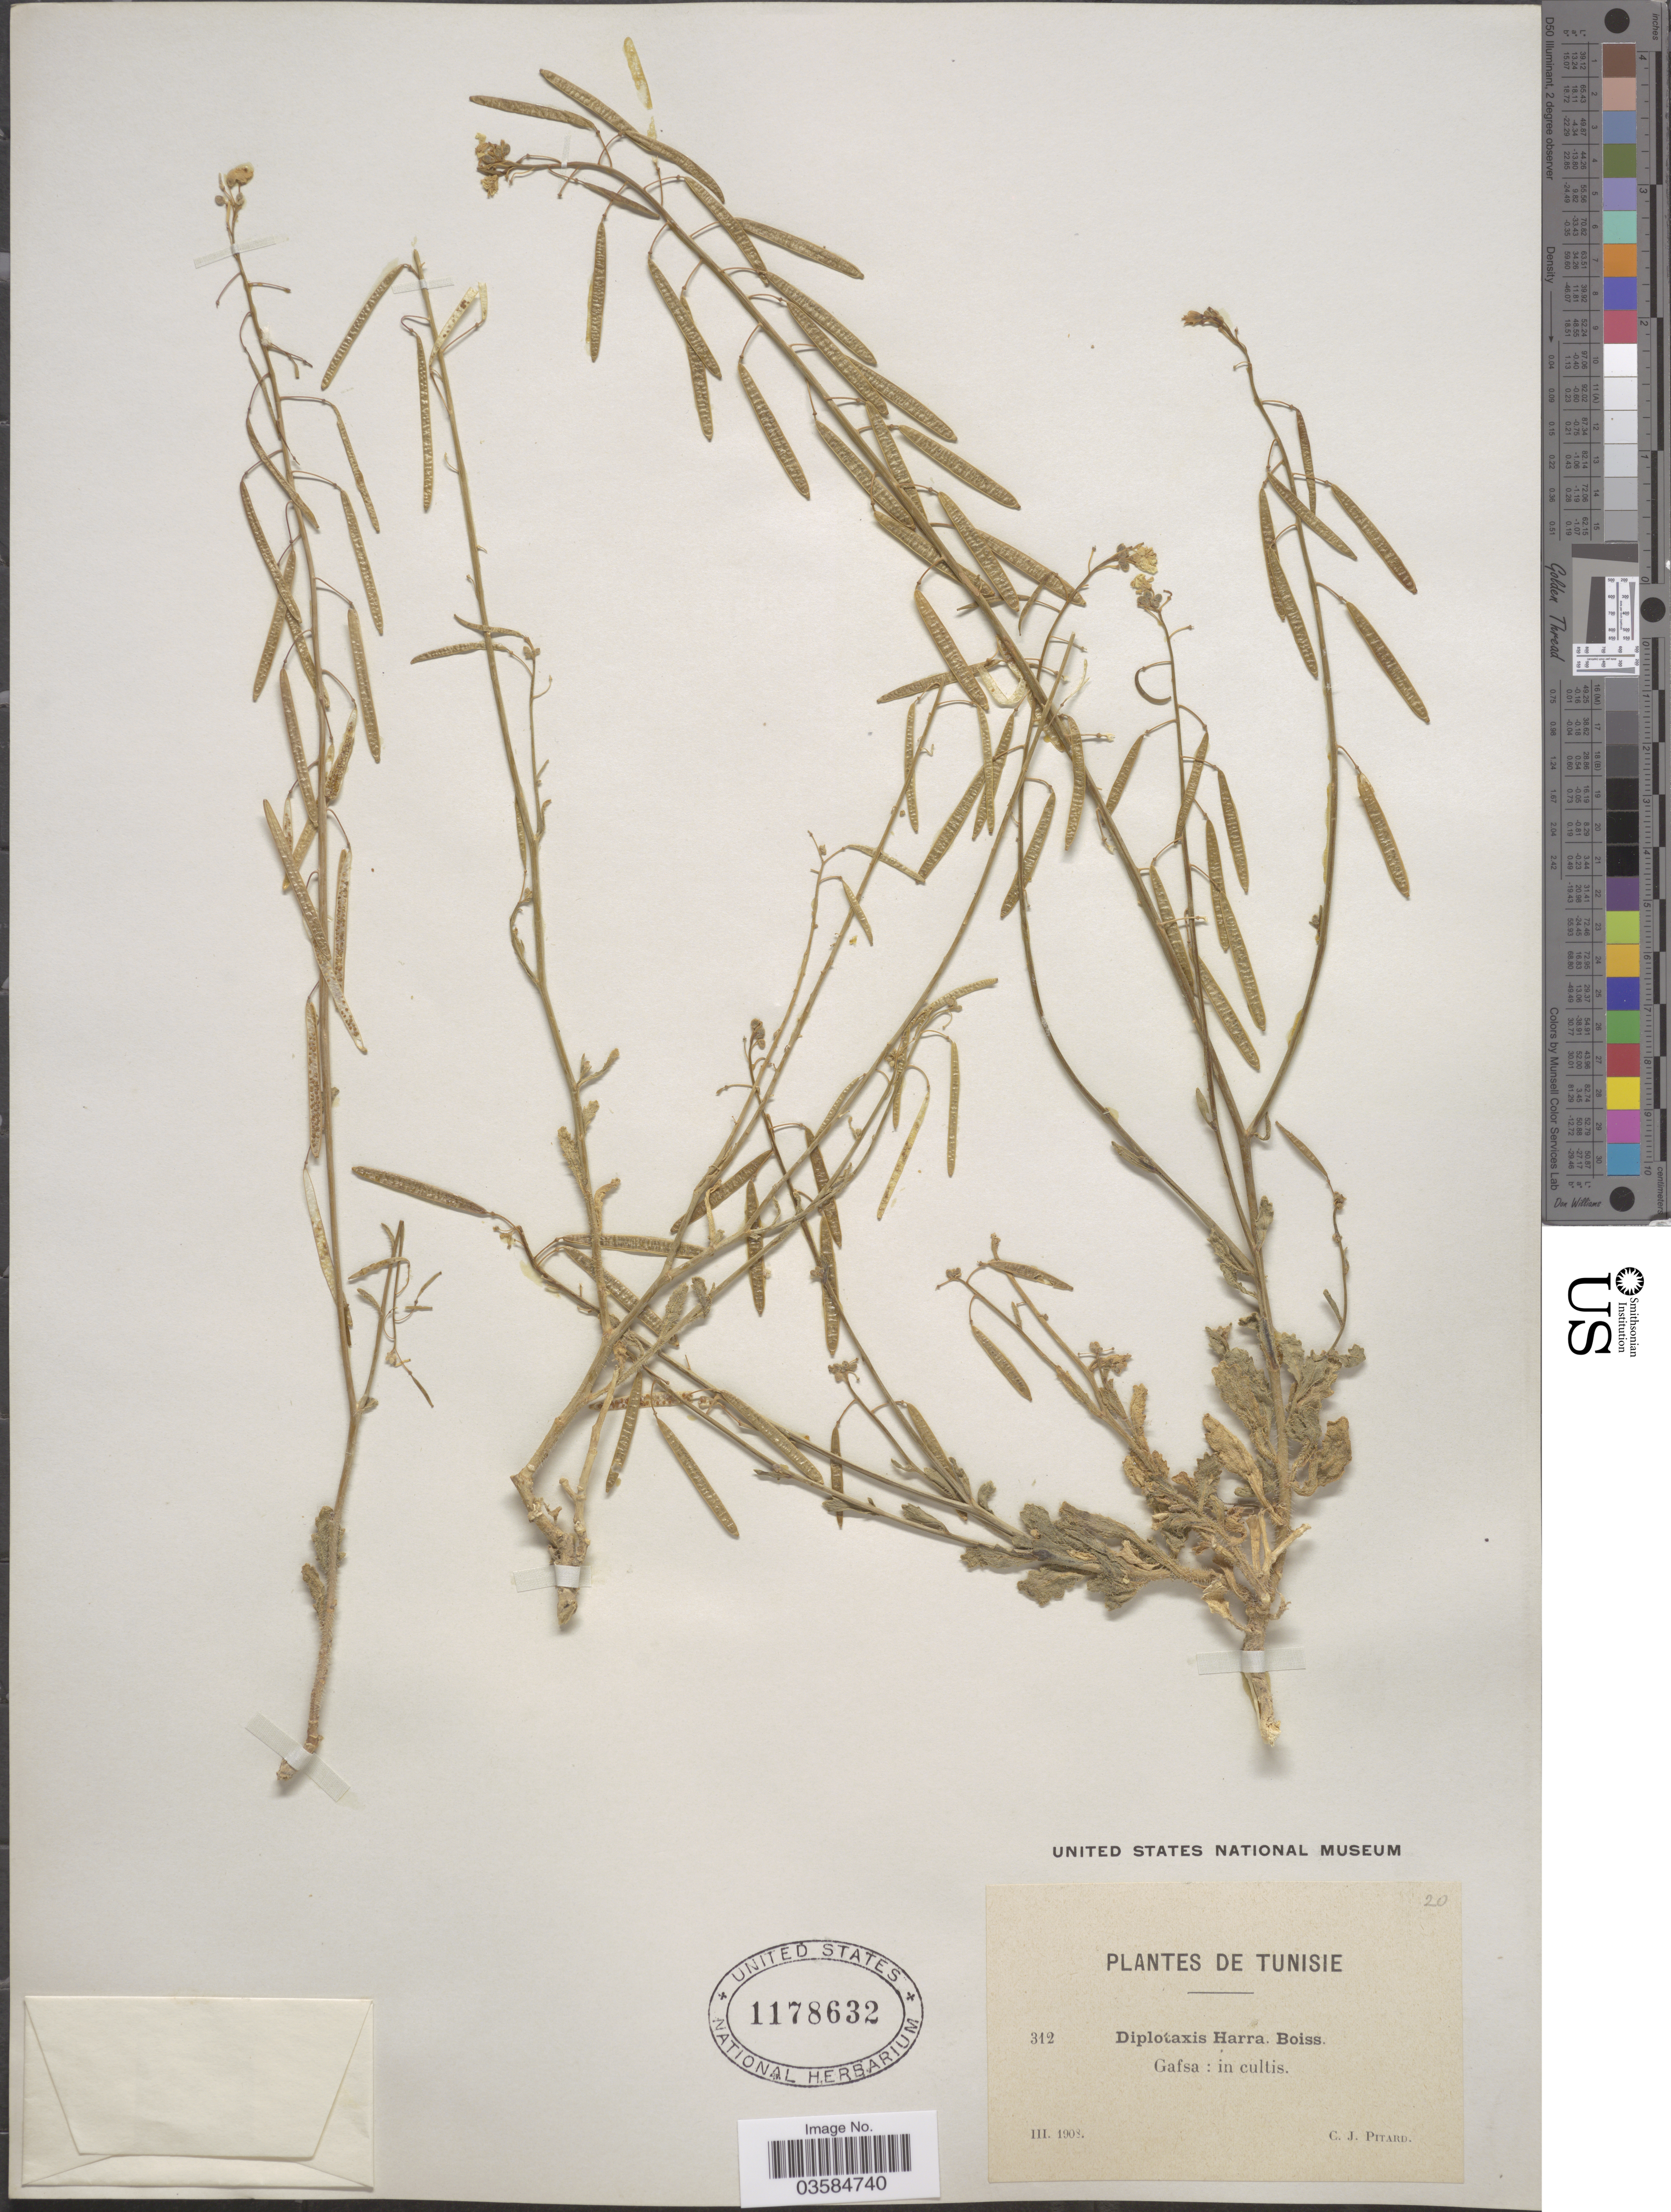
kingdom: Plantae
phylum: Tracheophyta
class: Magnoliopsida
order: Brassicales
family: Brassicaceae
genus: Diplotaxis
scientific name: Diplotaxis harra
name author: Boiss.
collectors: C. Pitard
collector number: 312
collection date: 1908-03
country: Tunisia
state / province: Gafsa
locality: In cultis.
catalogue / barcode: US 1178632